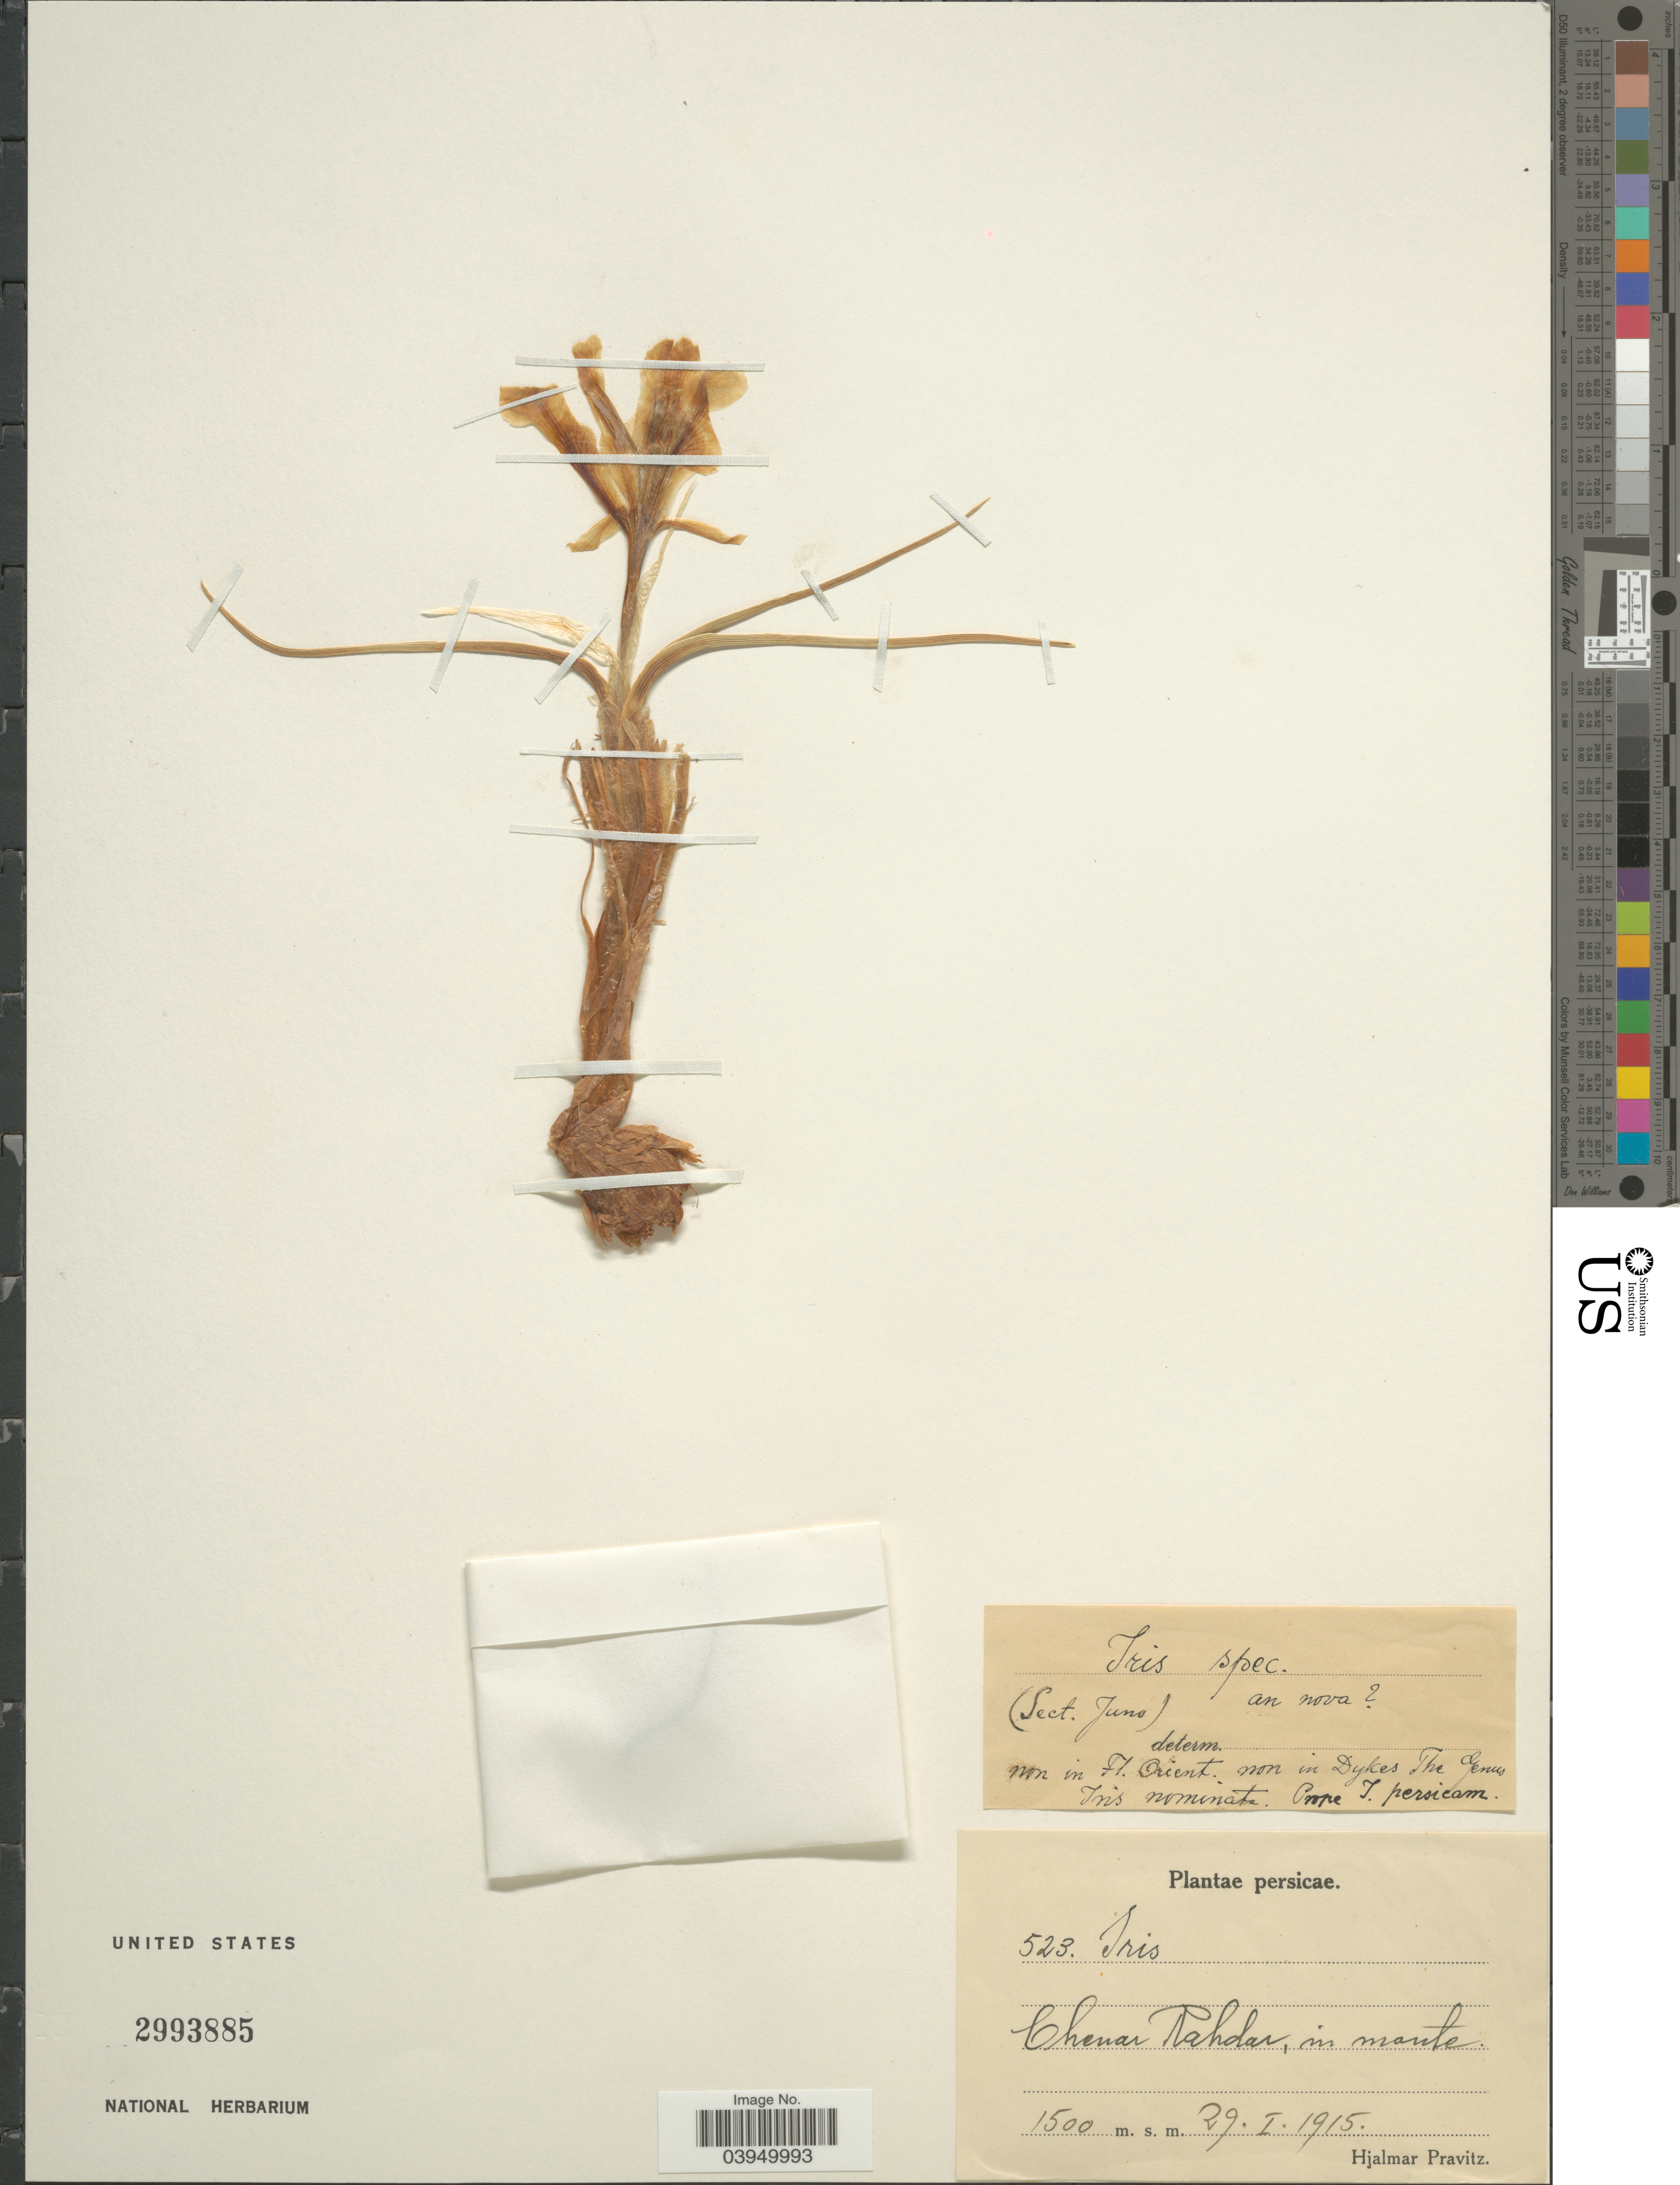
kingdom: Plantae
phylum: Tracheophyta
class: Liliopsida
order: Asparagales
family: Iridaceae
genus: Iris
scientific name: Iris sp.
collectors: H. Pravitz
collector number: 523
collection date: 1915-01-29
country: Iran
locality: Chenar Rahdar, in monte.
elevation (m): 1500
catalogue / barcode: US 2993885